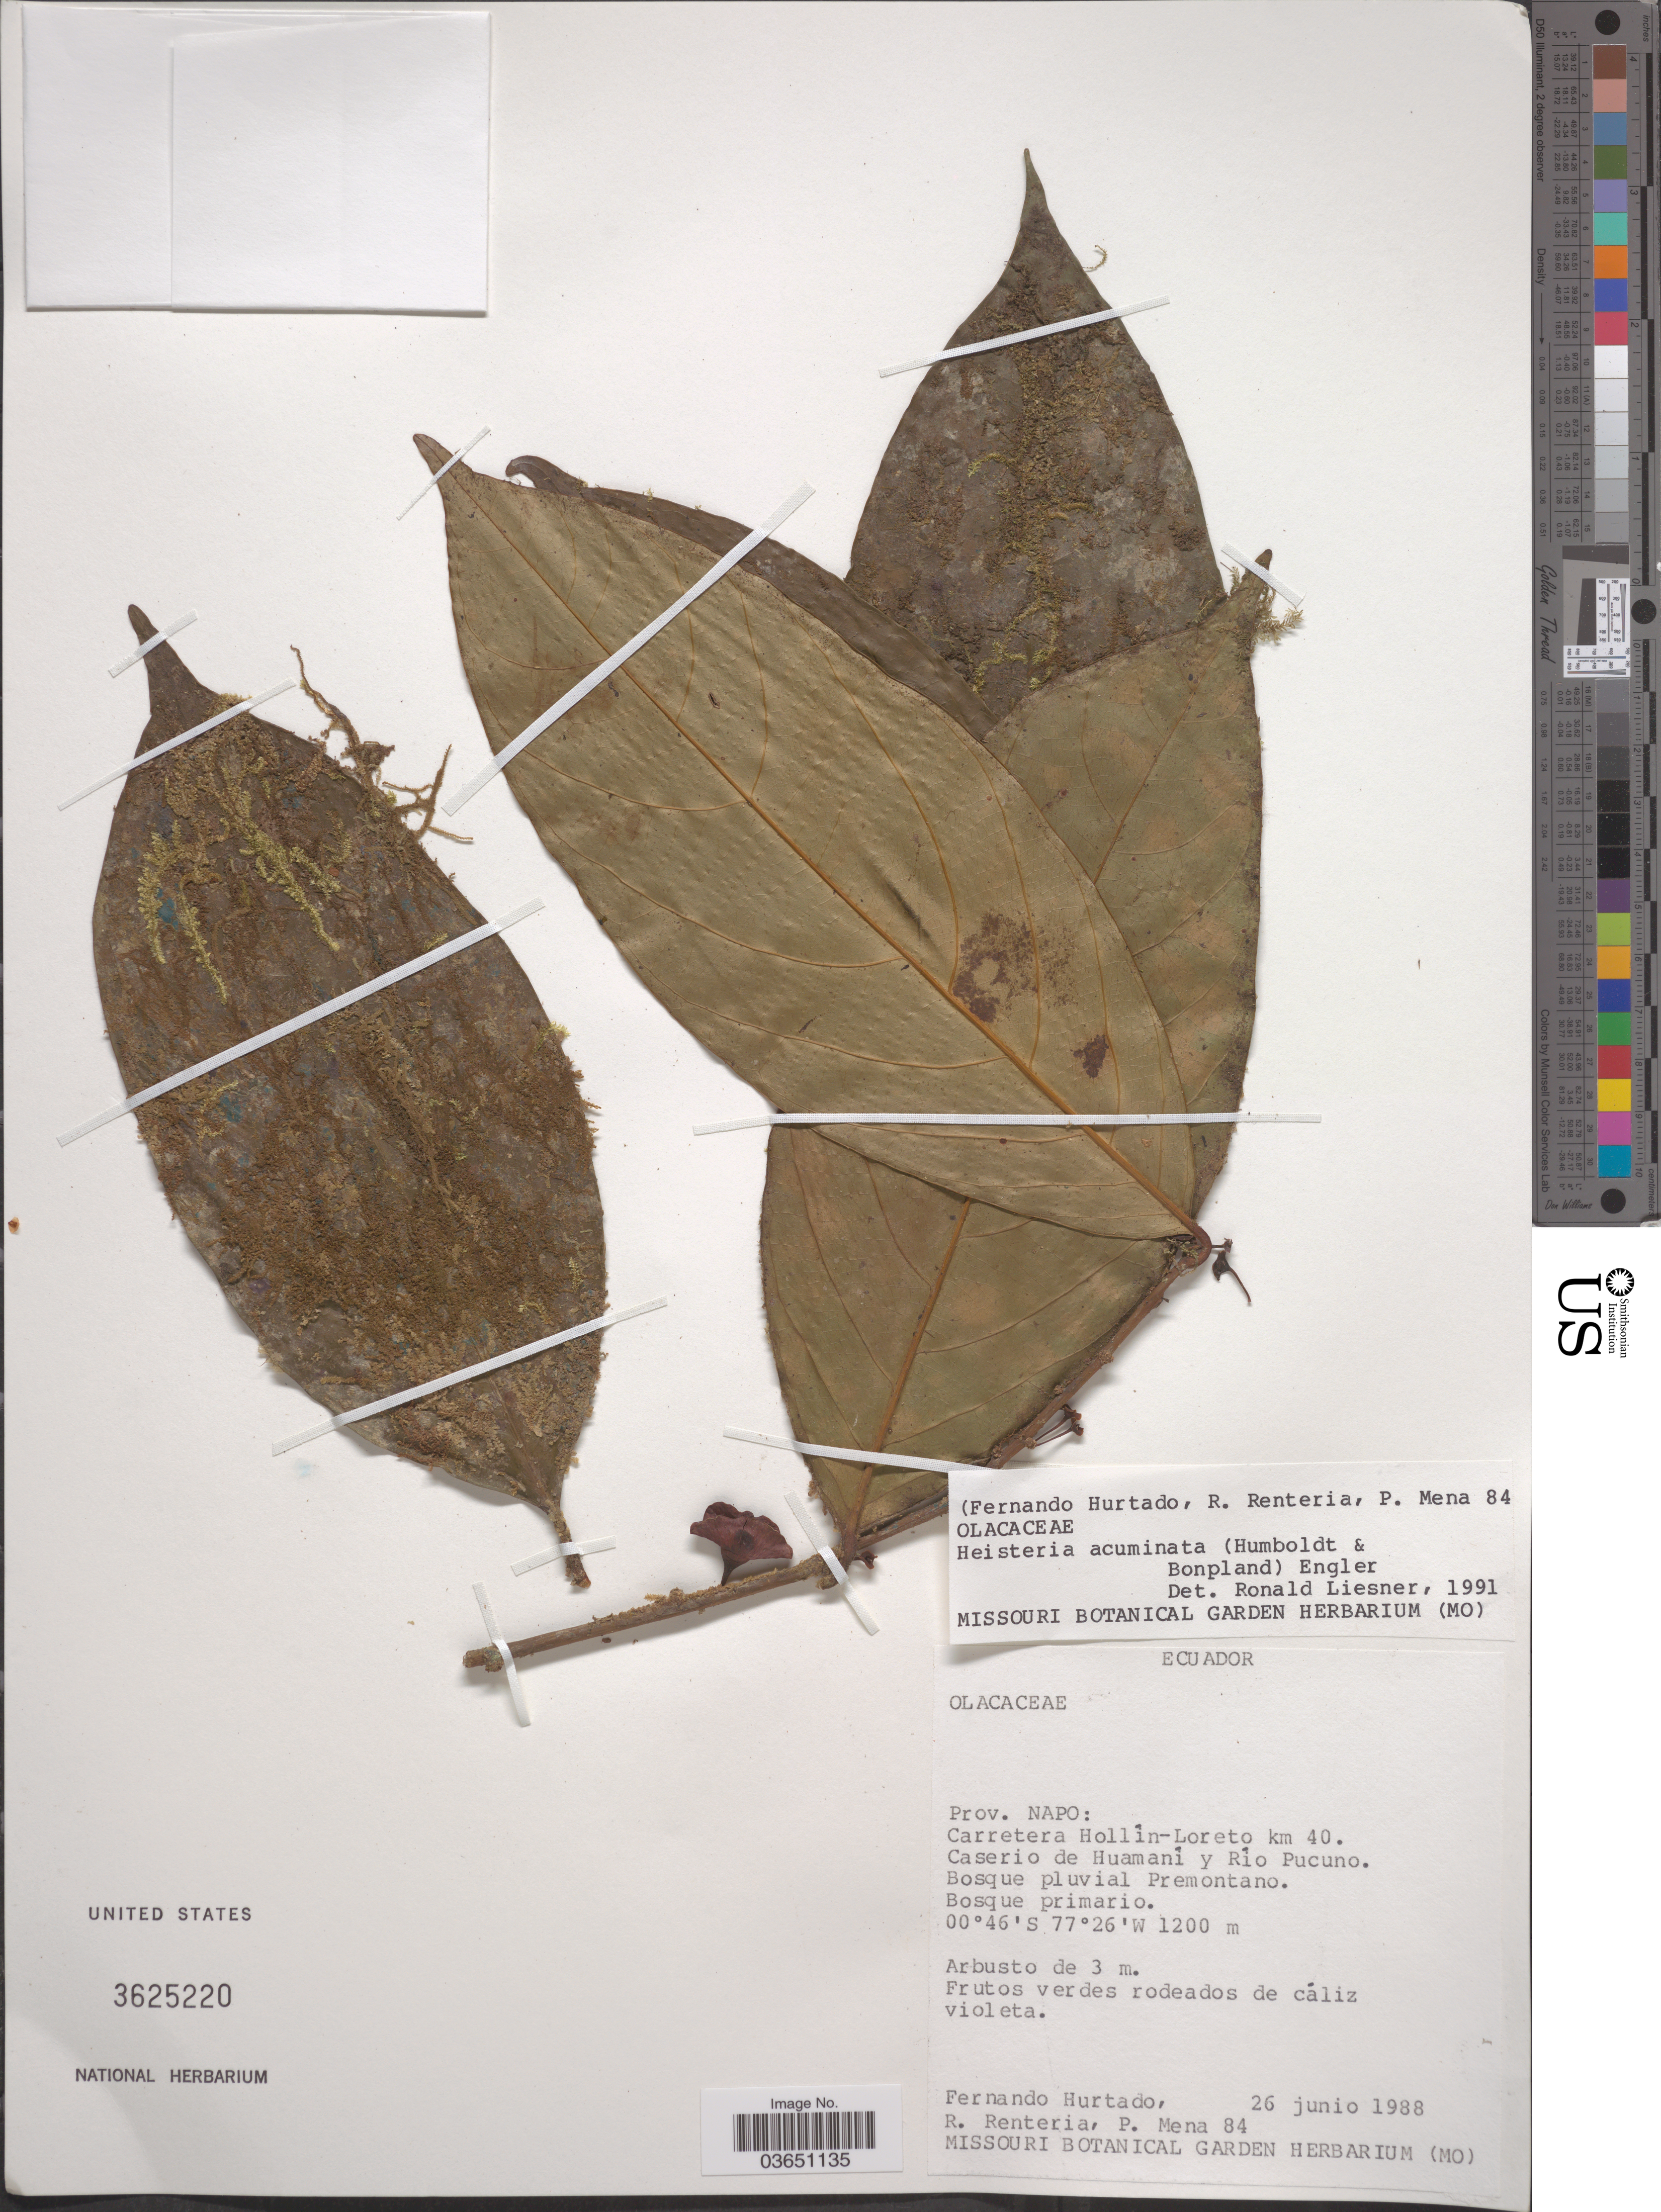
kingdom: Plantae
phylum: Tracheophyta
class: Magnoliopsida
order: Santalales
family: Erythropalaceae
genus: Heisteria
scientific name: Heisteria acuminata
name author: (Humb. & Bonpl.) Engl.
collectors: F. Hurtado, R. Renteria & P. Mena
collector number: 84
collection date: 1988-06-26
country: Ecuador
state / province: Napo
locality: Carretera Hollín-Loreto km 40. Caserio de Huamaní y Río Pucuno. Bosque pluvial Premontano.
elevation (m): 1200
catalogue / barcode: US 3625220